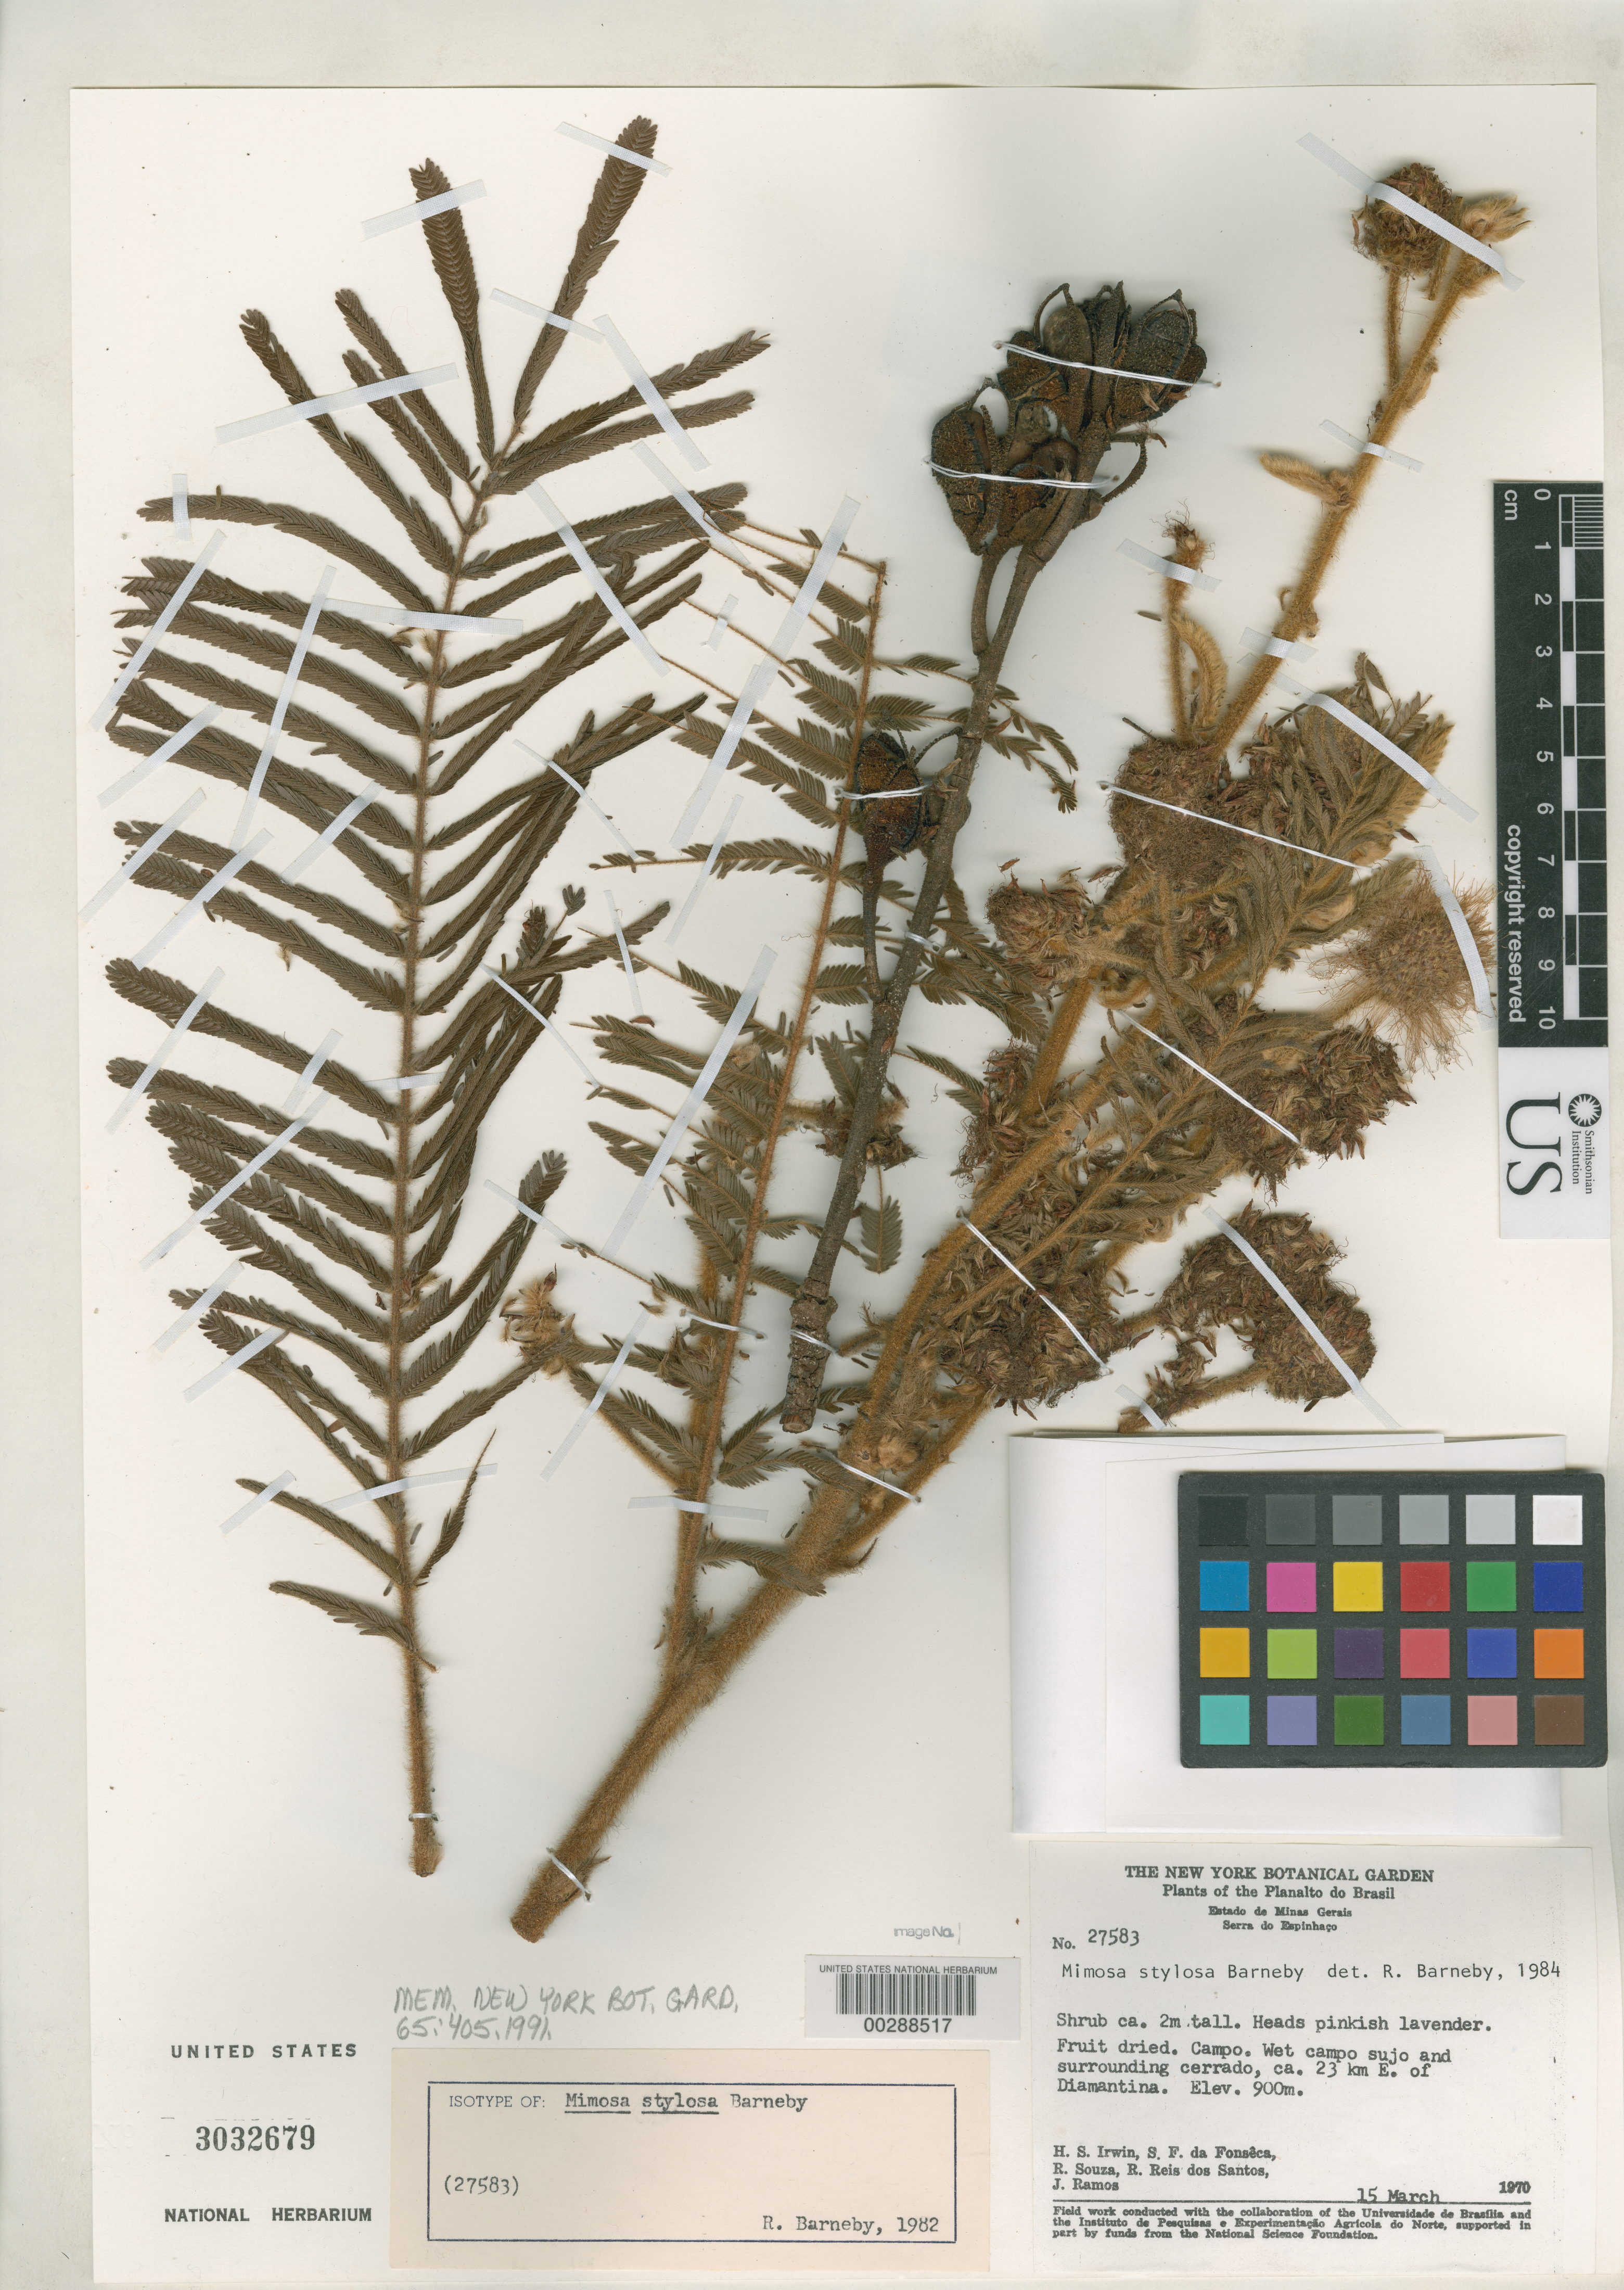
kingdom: Plantae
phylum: Tracheophyta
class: Magnoliopsida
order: Fabales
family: Fabaceae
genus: Mimosa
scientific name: Mimosa stylosa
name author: Barneby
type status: Isotype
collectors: H. Irwin, S. F. Fonsêca, R. Souza, R. G. P. Santos & J. F. Ramos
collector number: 27583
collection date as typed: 15 Mar 1970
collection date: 1970-03-15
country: Brazil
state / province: Minas Gerais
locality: Serra do Espinhaco, ca. 23 km E of Diamantina.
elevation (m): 600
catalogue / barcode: US 3032679